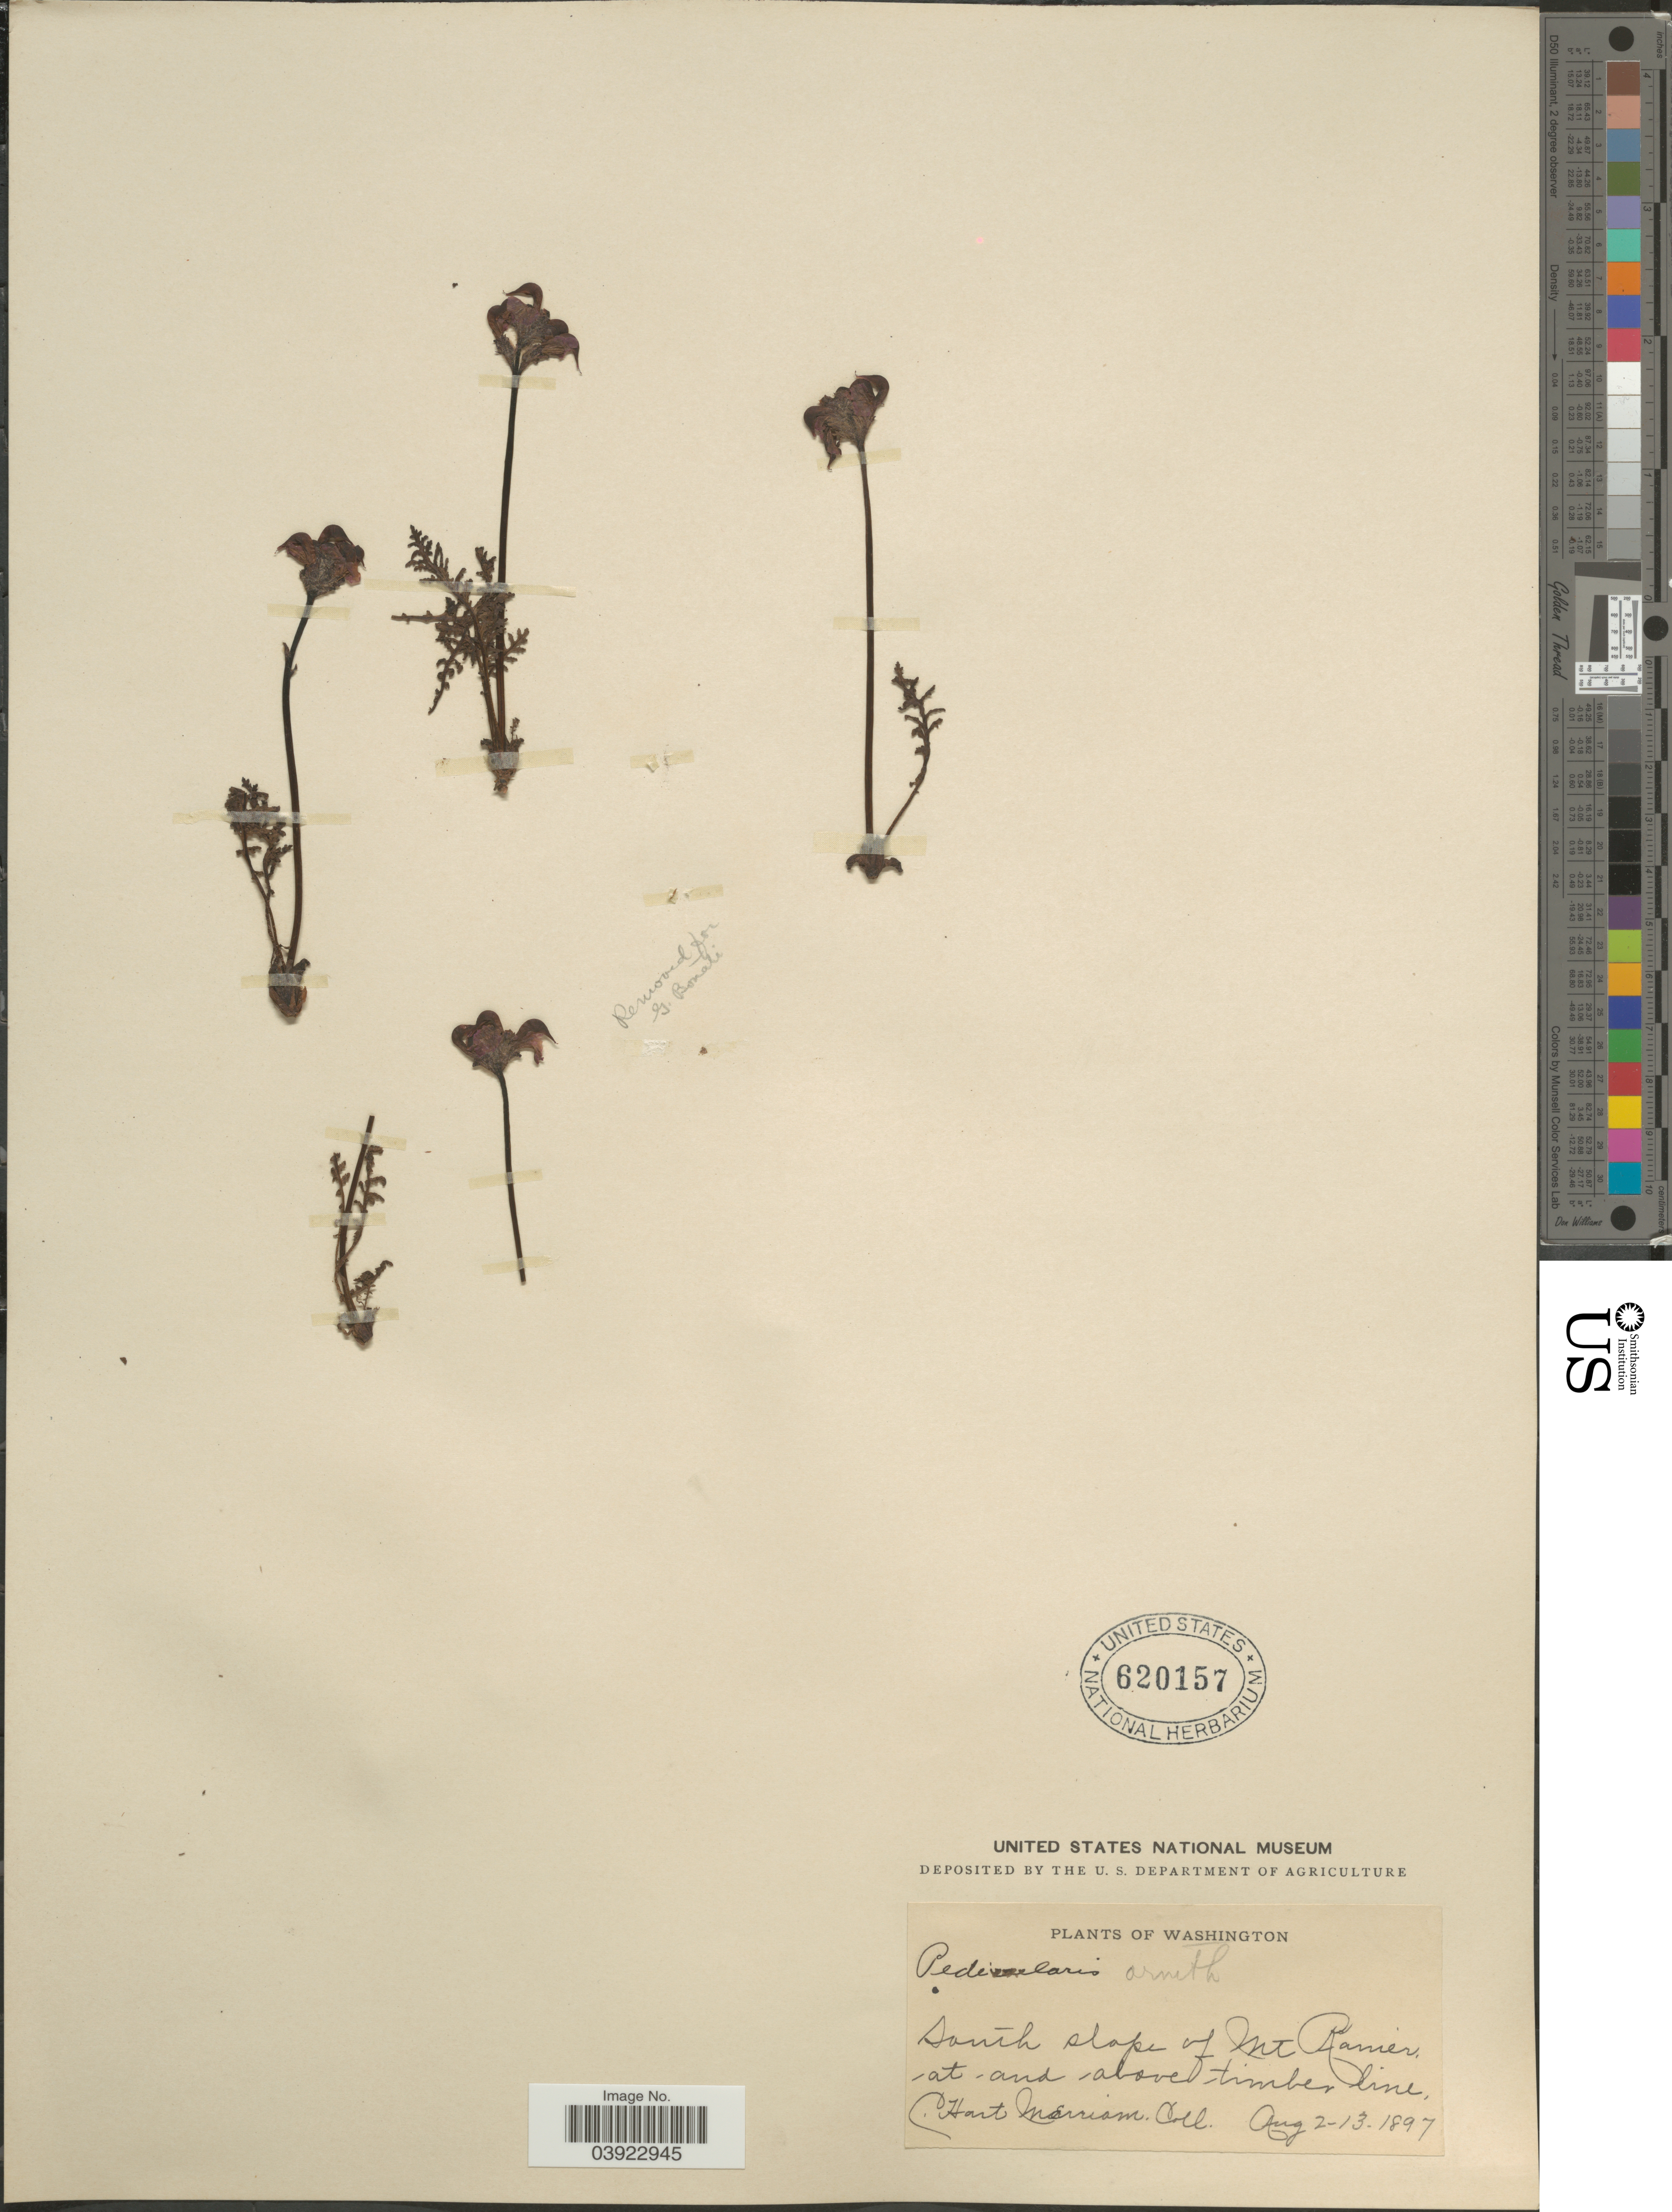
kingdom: Plantae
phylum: Tracheophyta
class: Magnoliopsida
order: Lamiales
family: Orobanchaceae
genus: Pedicularis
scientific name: Pedicularis ornithorhyncha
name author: Benth.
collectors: C. Merriam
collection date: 1897-08-02/1897-08-13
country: United States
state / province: Washington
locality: South slope of Mt. Rainier. At and above timberline.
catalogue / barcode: US 620157